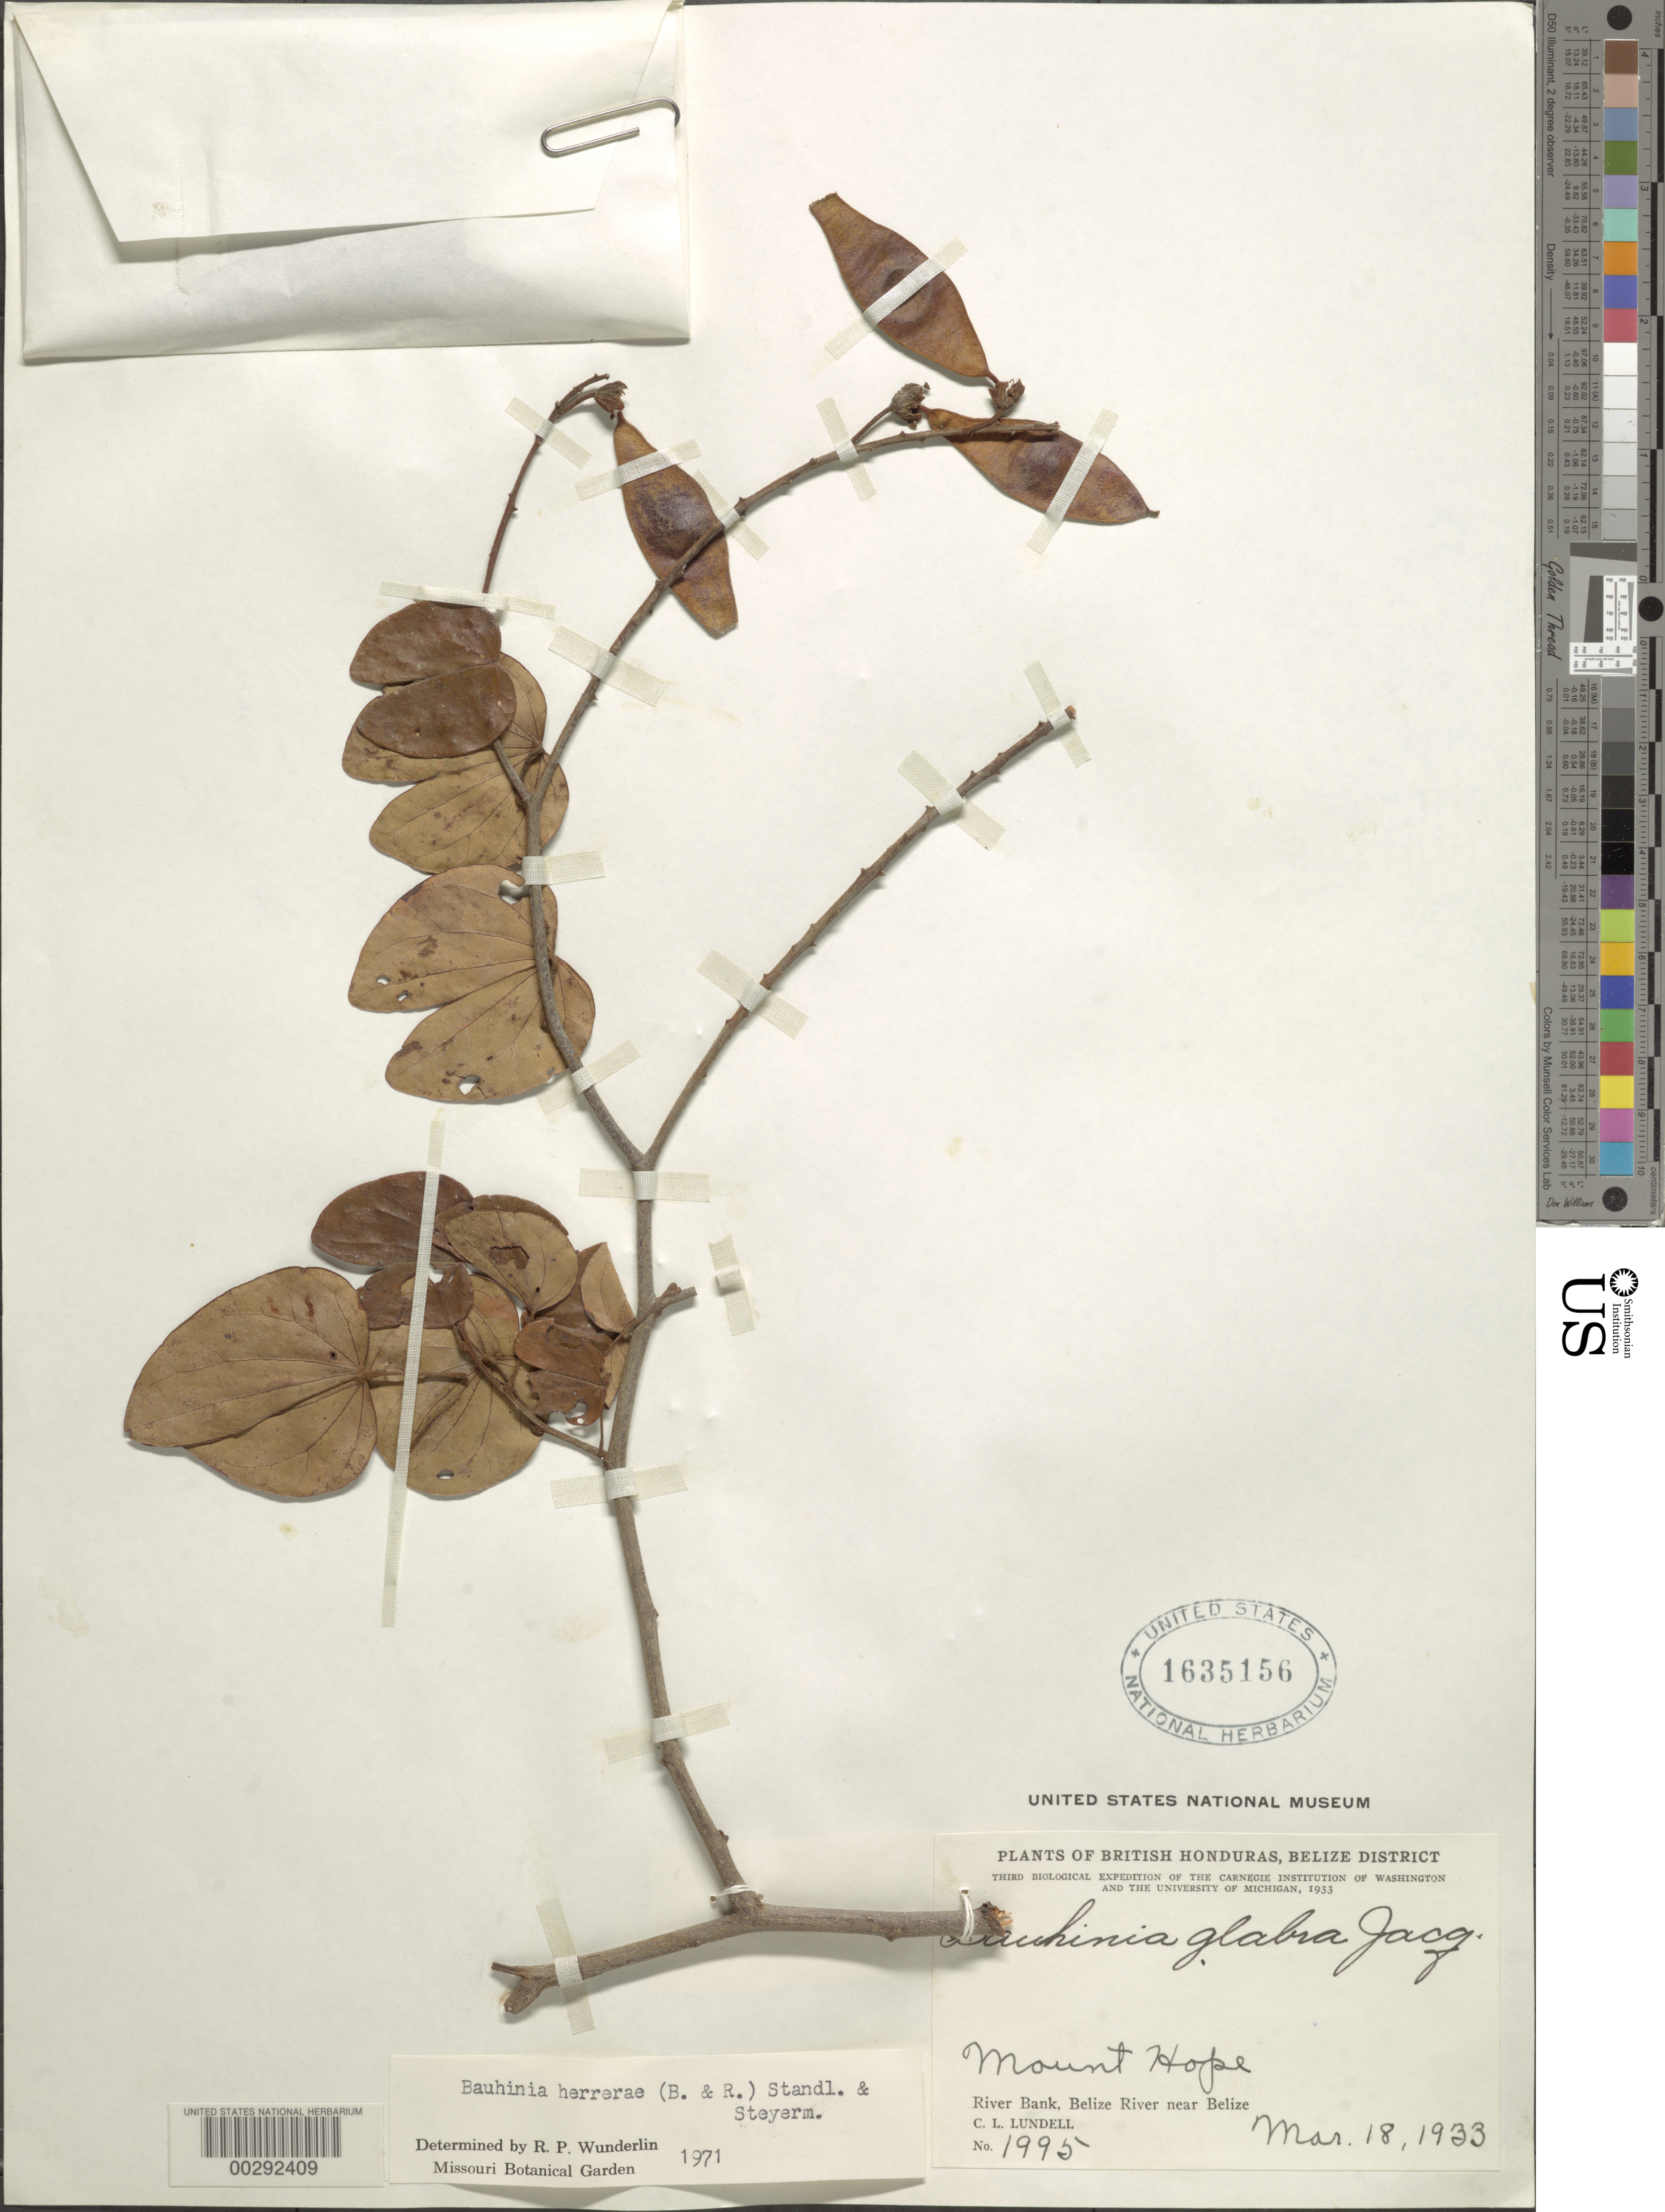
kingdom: Plantae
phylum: Tracheophyta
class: Magnoliopsida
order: Fabales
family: Fabaceae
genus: Bauhinia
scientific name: Bauhinia herrerae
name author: (Britton & Rose) Standl. & Steyerm.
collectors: C. L. Lundell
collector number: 1995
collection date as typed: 18 Mar 1933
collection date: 1933-03-18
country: Belize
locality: Mount Hope; Belize River near Belize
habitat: River bank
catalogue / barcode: US 1635156